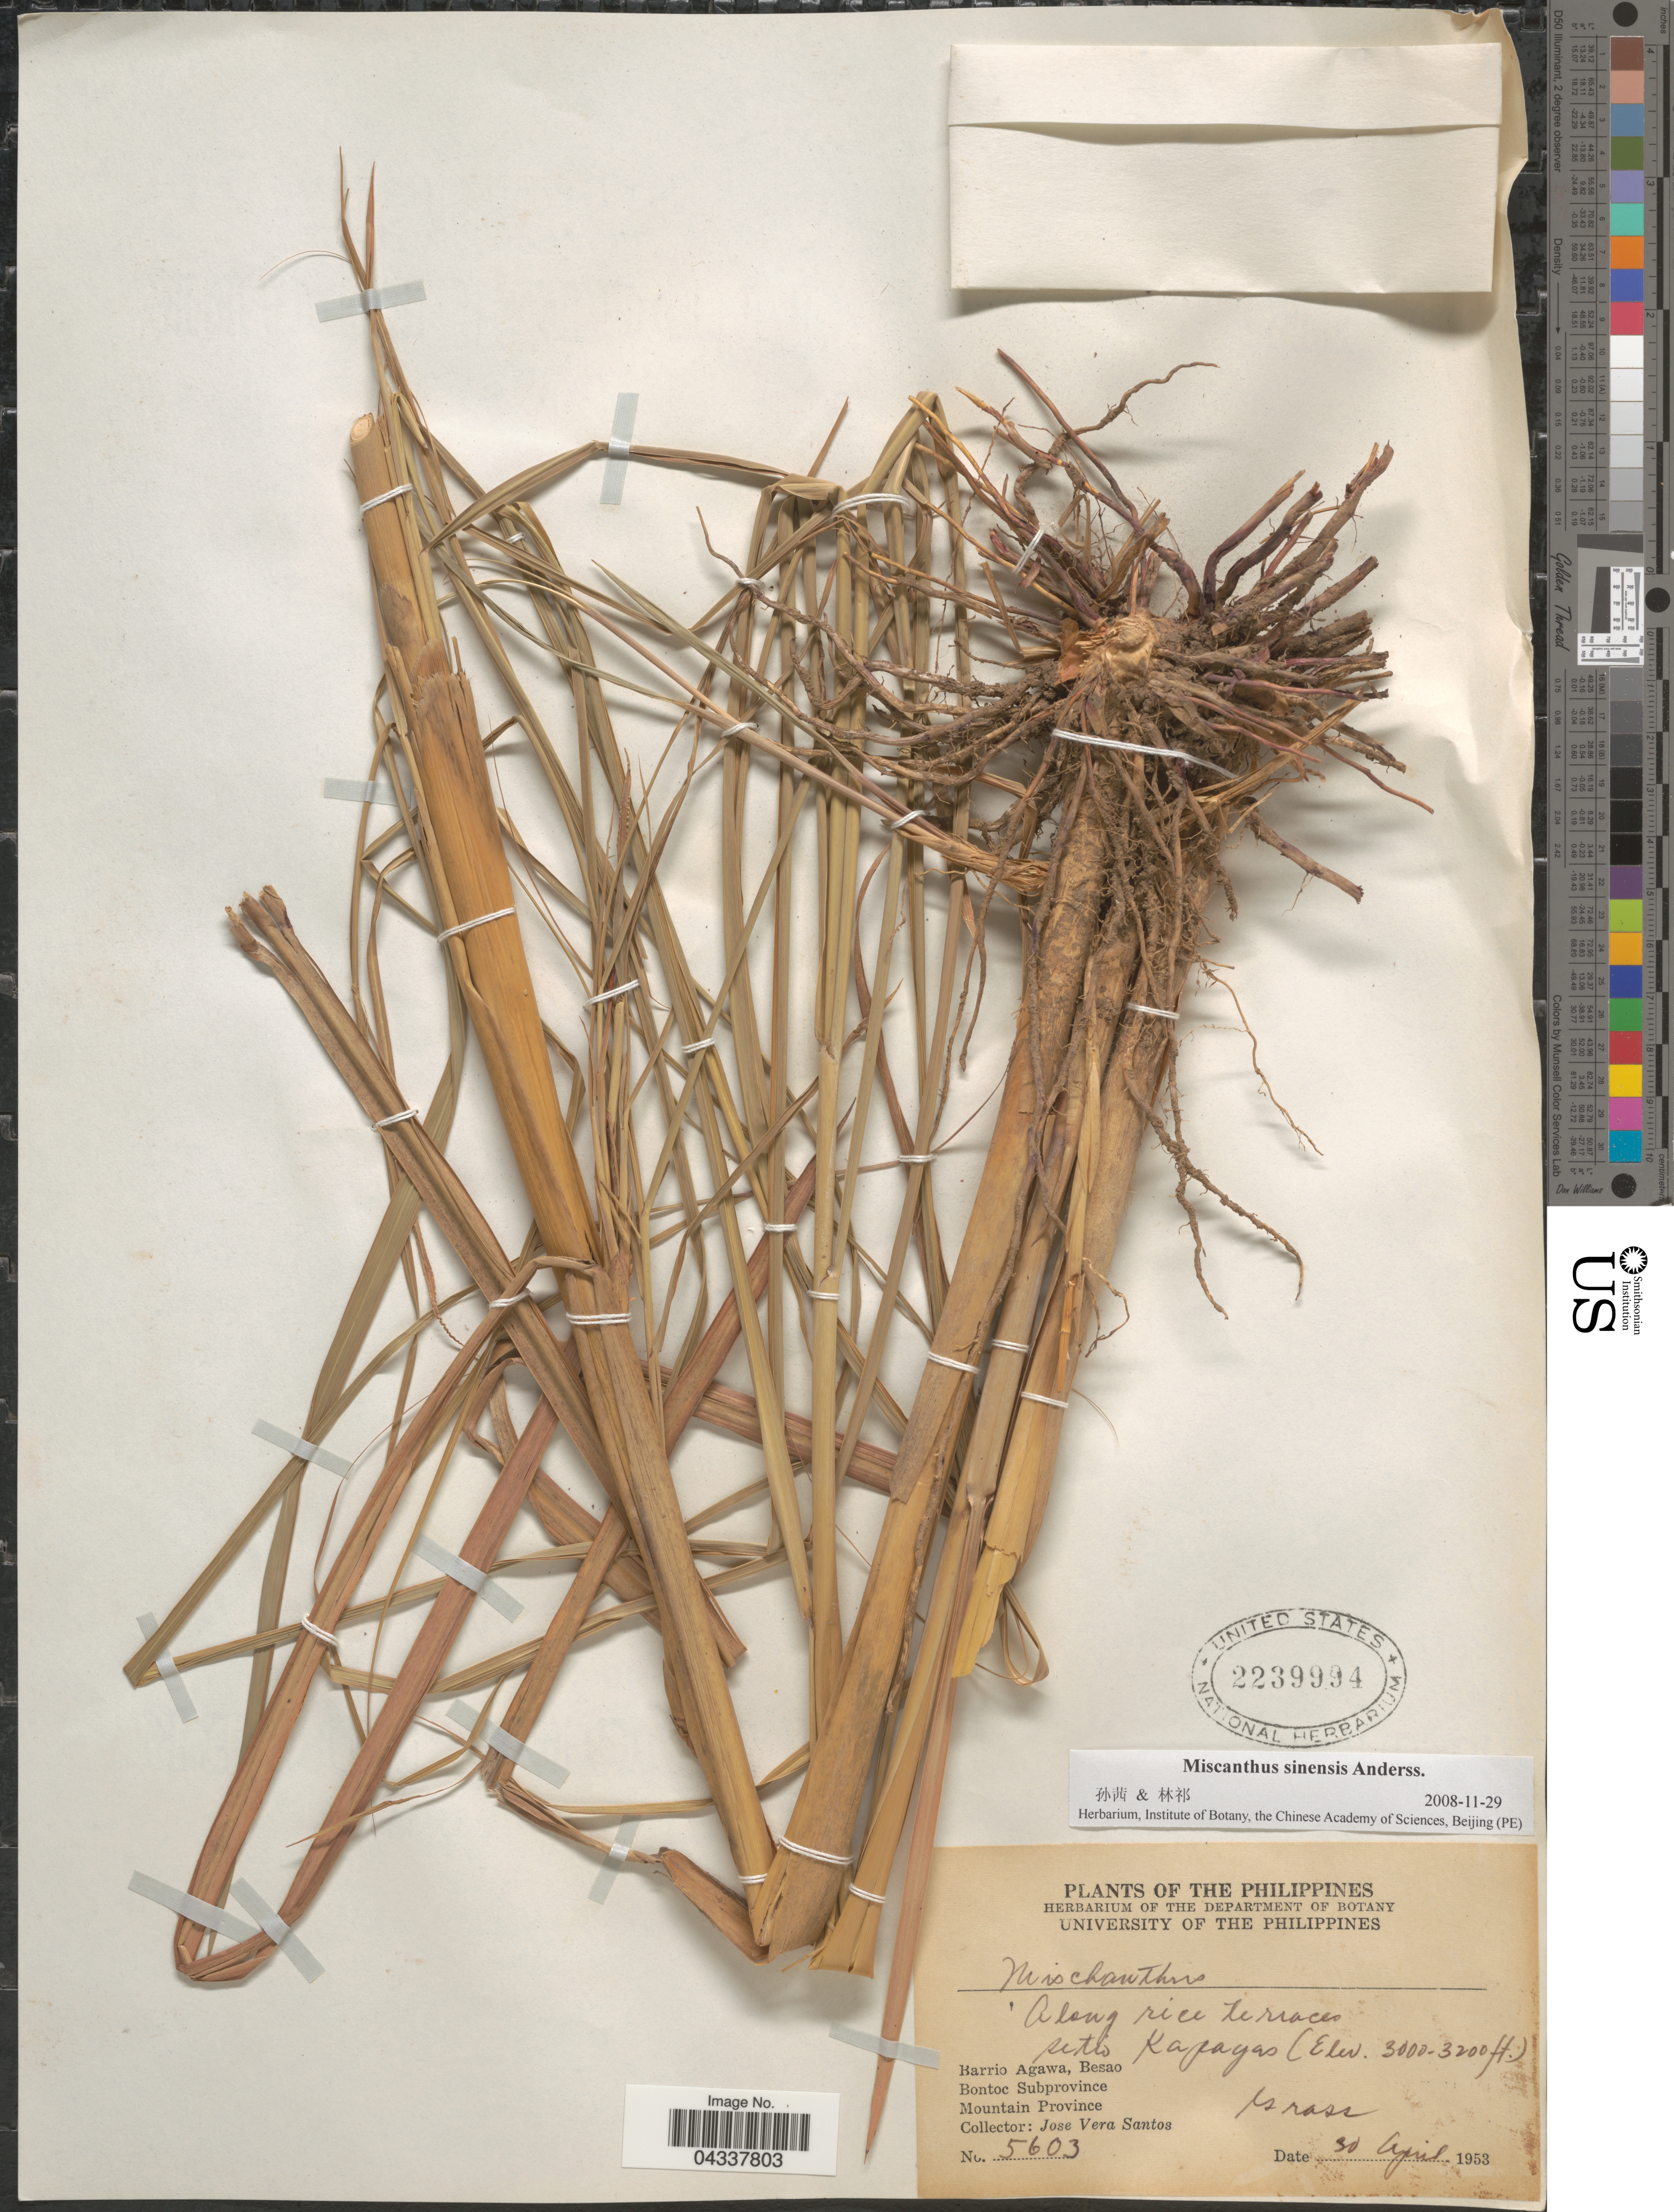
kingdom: Plantae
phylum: Tracheophyta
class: Liliopsida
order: Poales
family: Poaceae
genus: Miscanthus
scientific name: Miscanthus sinensis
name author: Andersson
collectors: J. Vera Santos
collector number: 5603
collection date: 1953-04-30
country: Philippines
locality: Along rice terraces. Sitio Kapayas. Barrio Agawa, Besao. Bontoc Subprovince. Mountain Province.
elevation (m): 914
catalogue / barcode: US 2239994